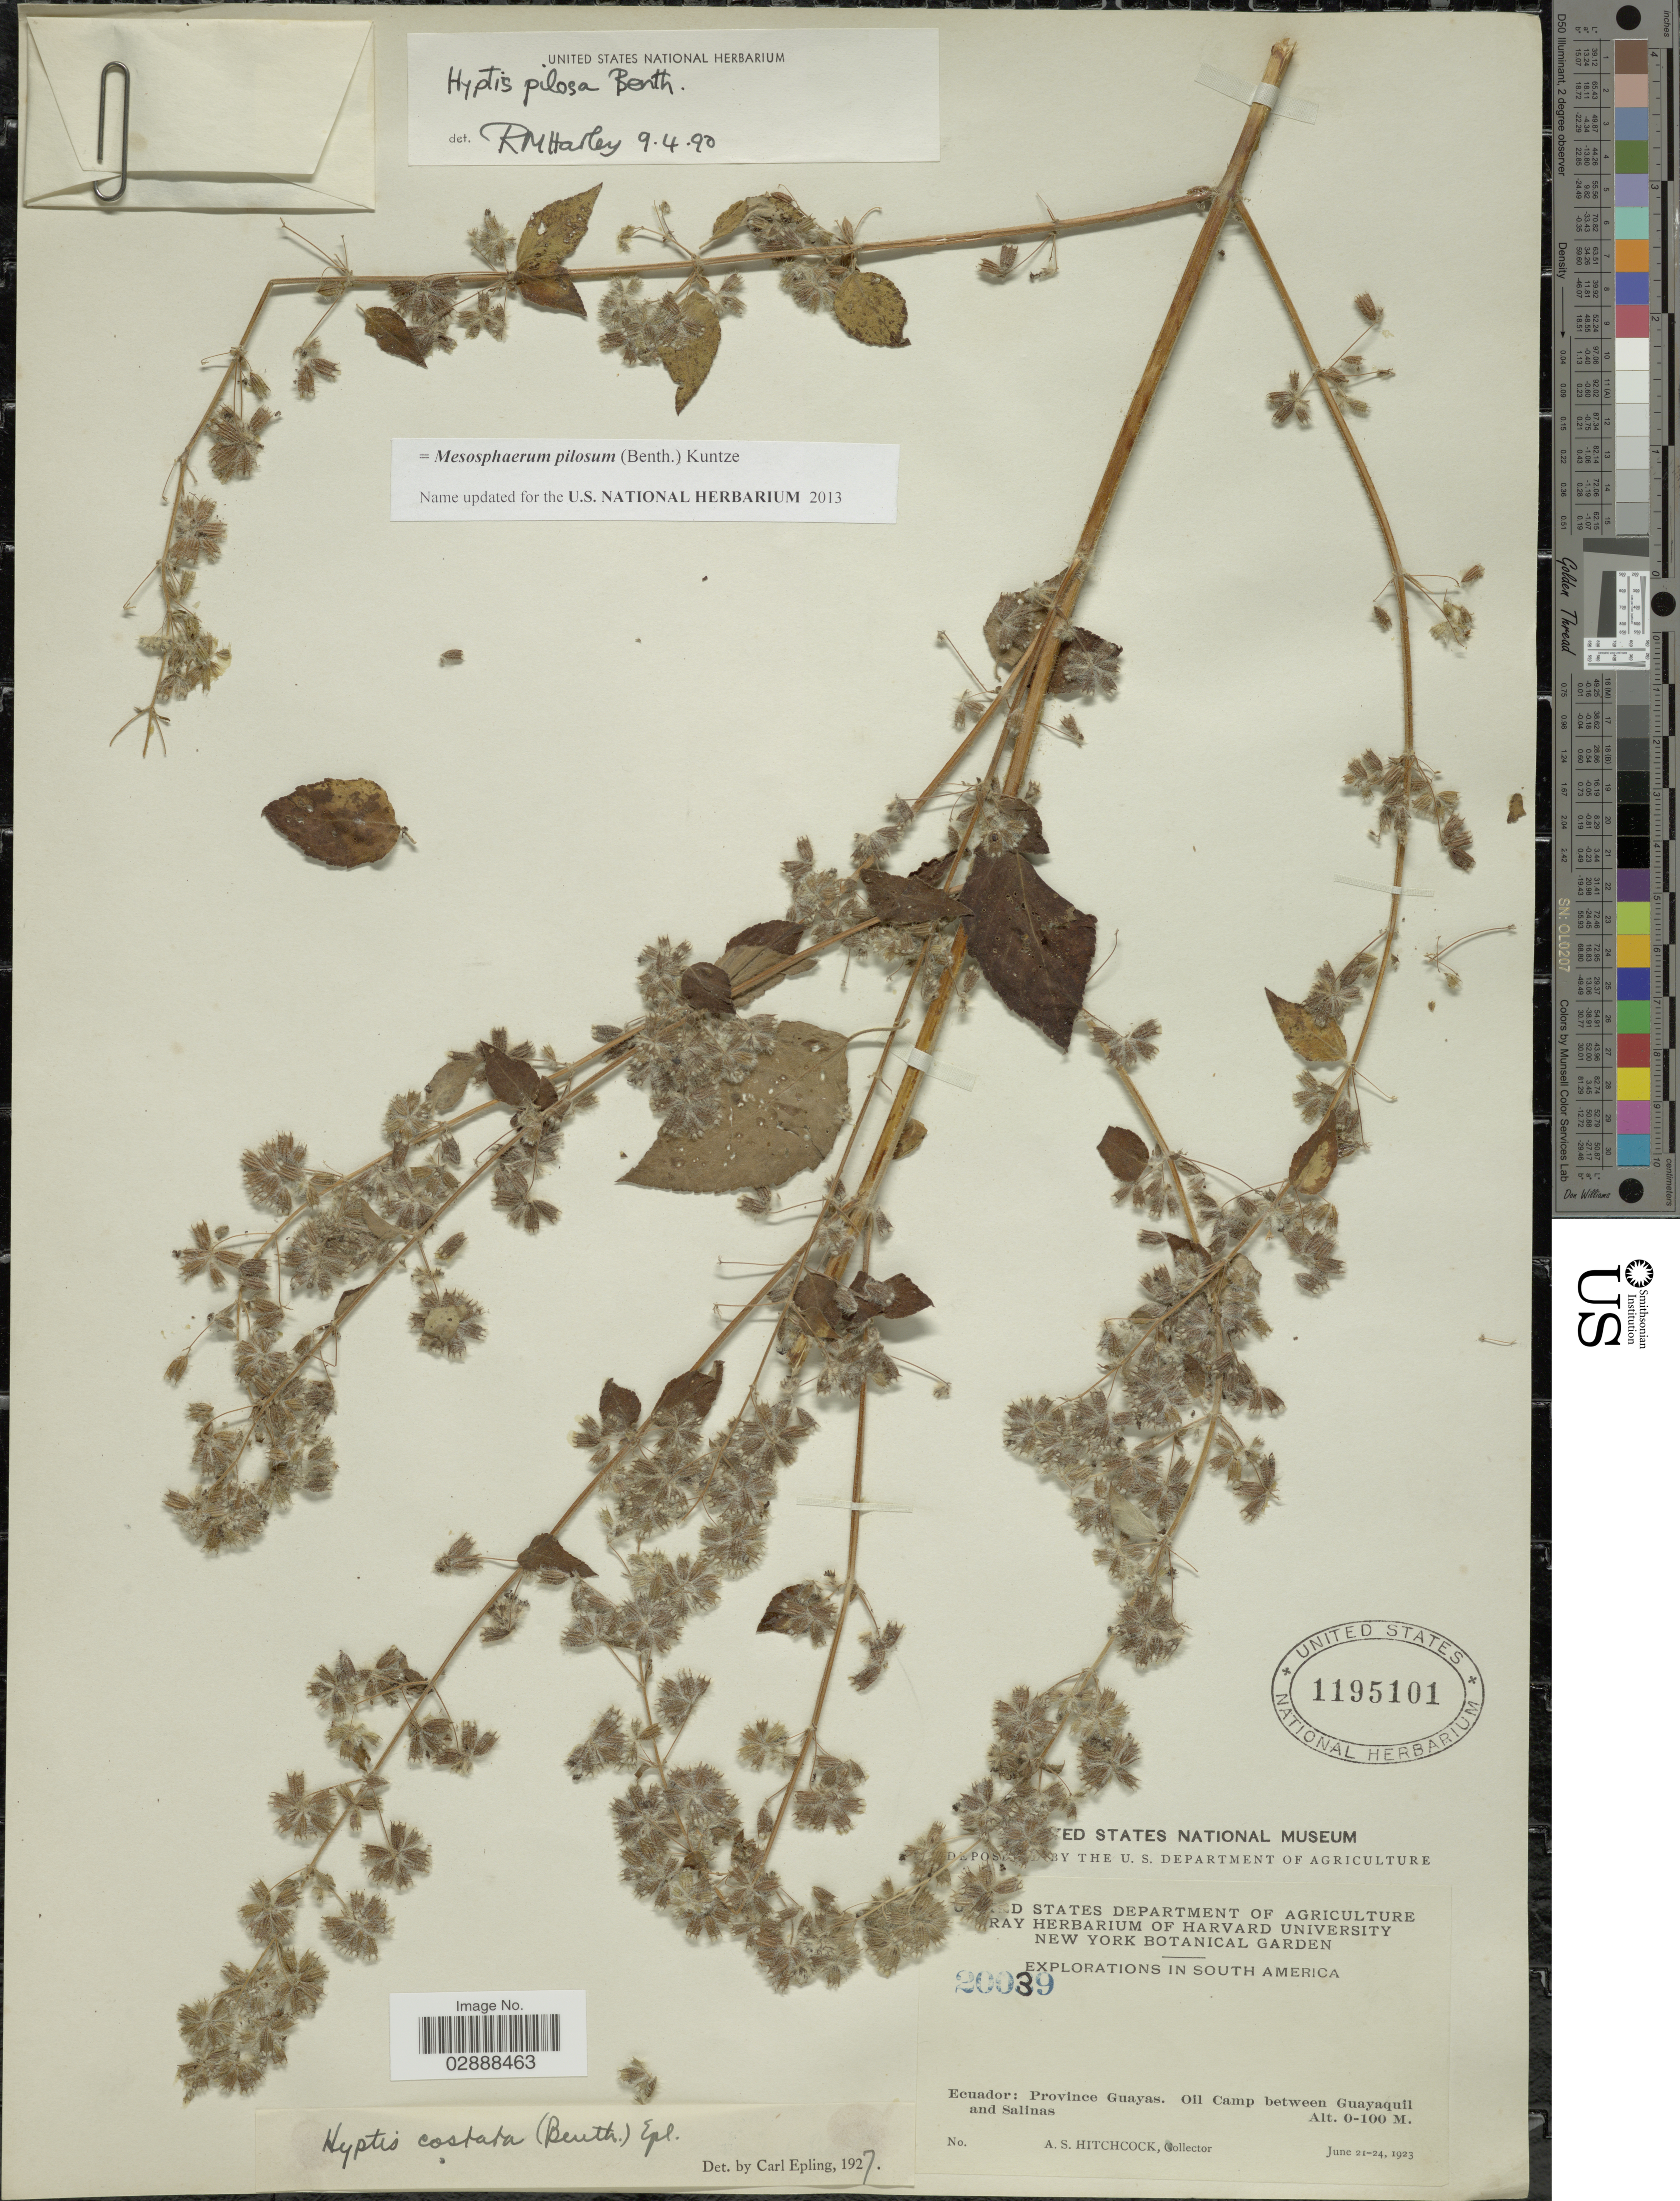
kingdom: Plantae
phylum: Tracheophyta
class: Magnoliopsida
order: Lamiales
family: Lamiaceae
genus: Mesosphaerum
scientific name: Mesosphaerum pilosum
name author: (Benth.) Kuntze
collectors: A. S. Hitchcock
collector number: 20039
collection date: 1923-06-21/1923-06-24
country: Ecuador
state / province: Guayas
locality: Province Guayas. Oil camp between Guayaquil and Salinas.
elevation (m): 0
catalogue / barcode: US 1195101